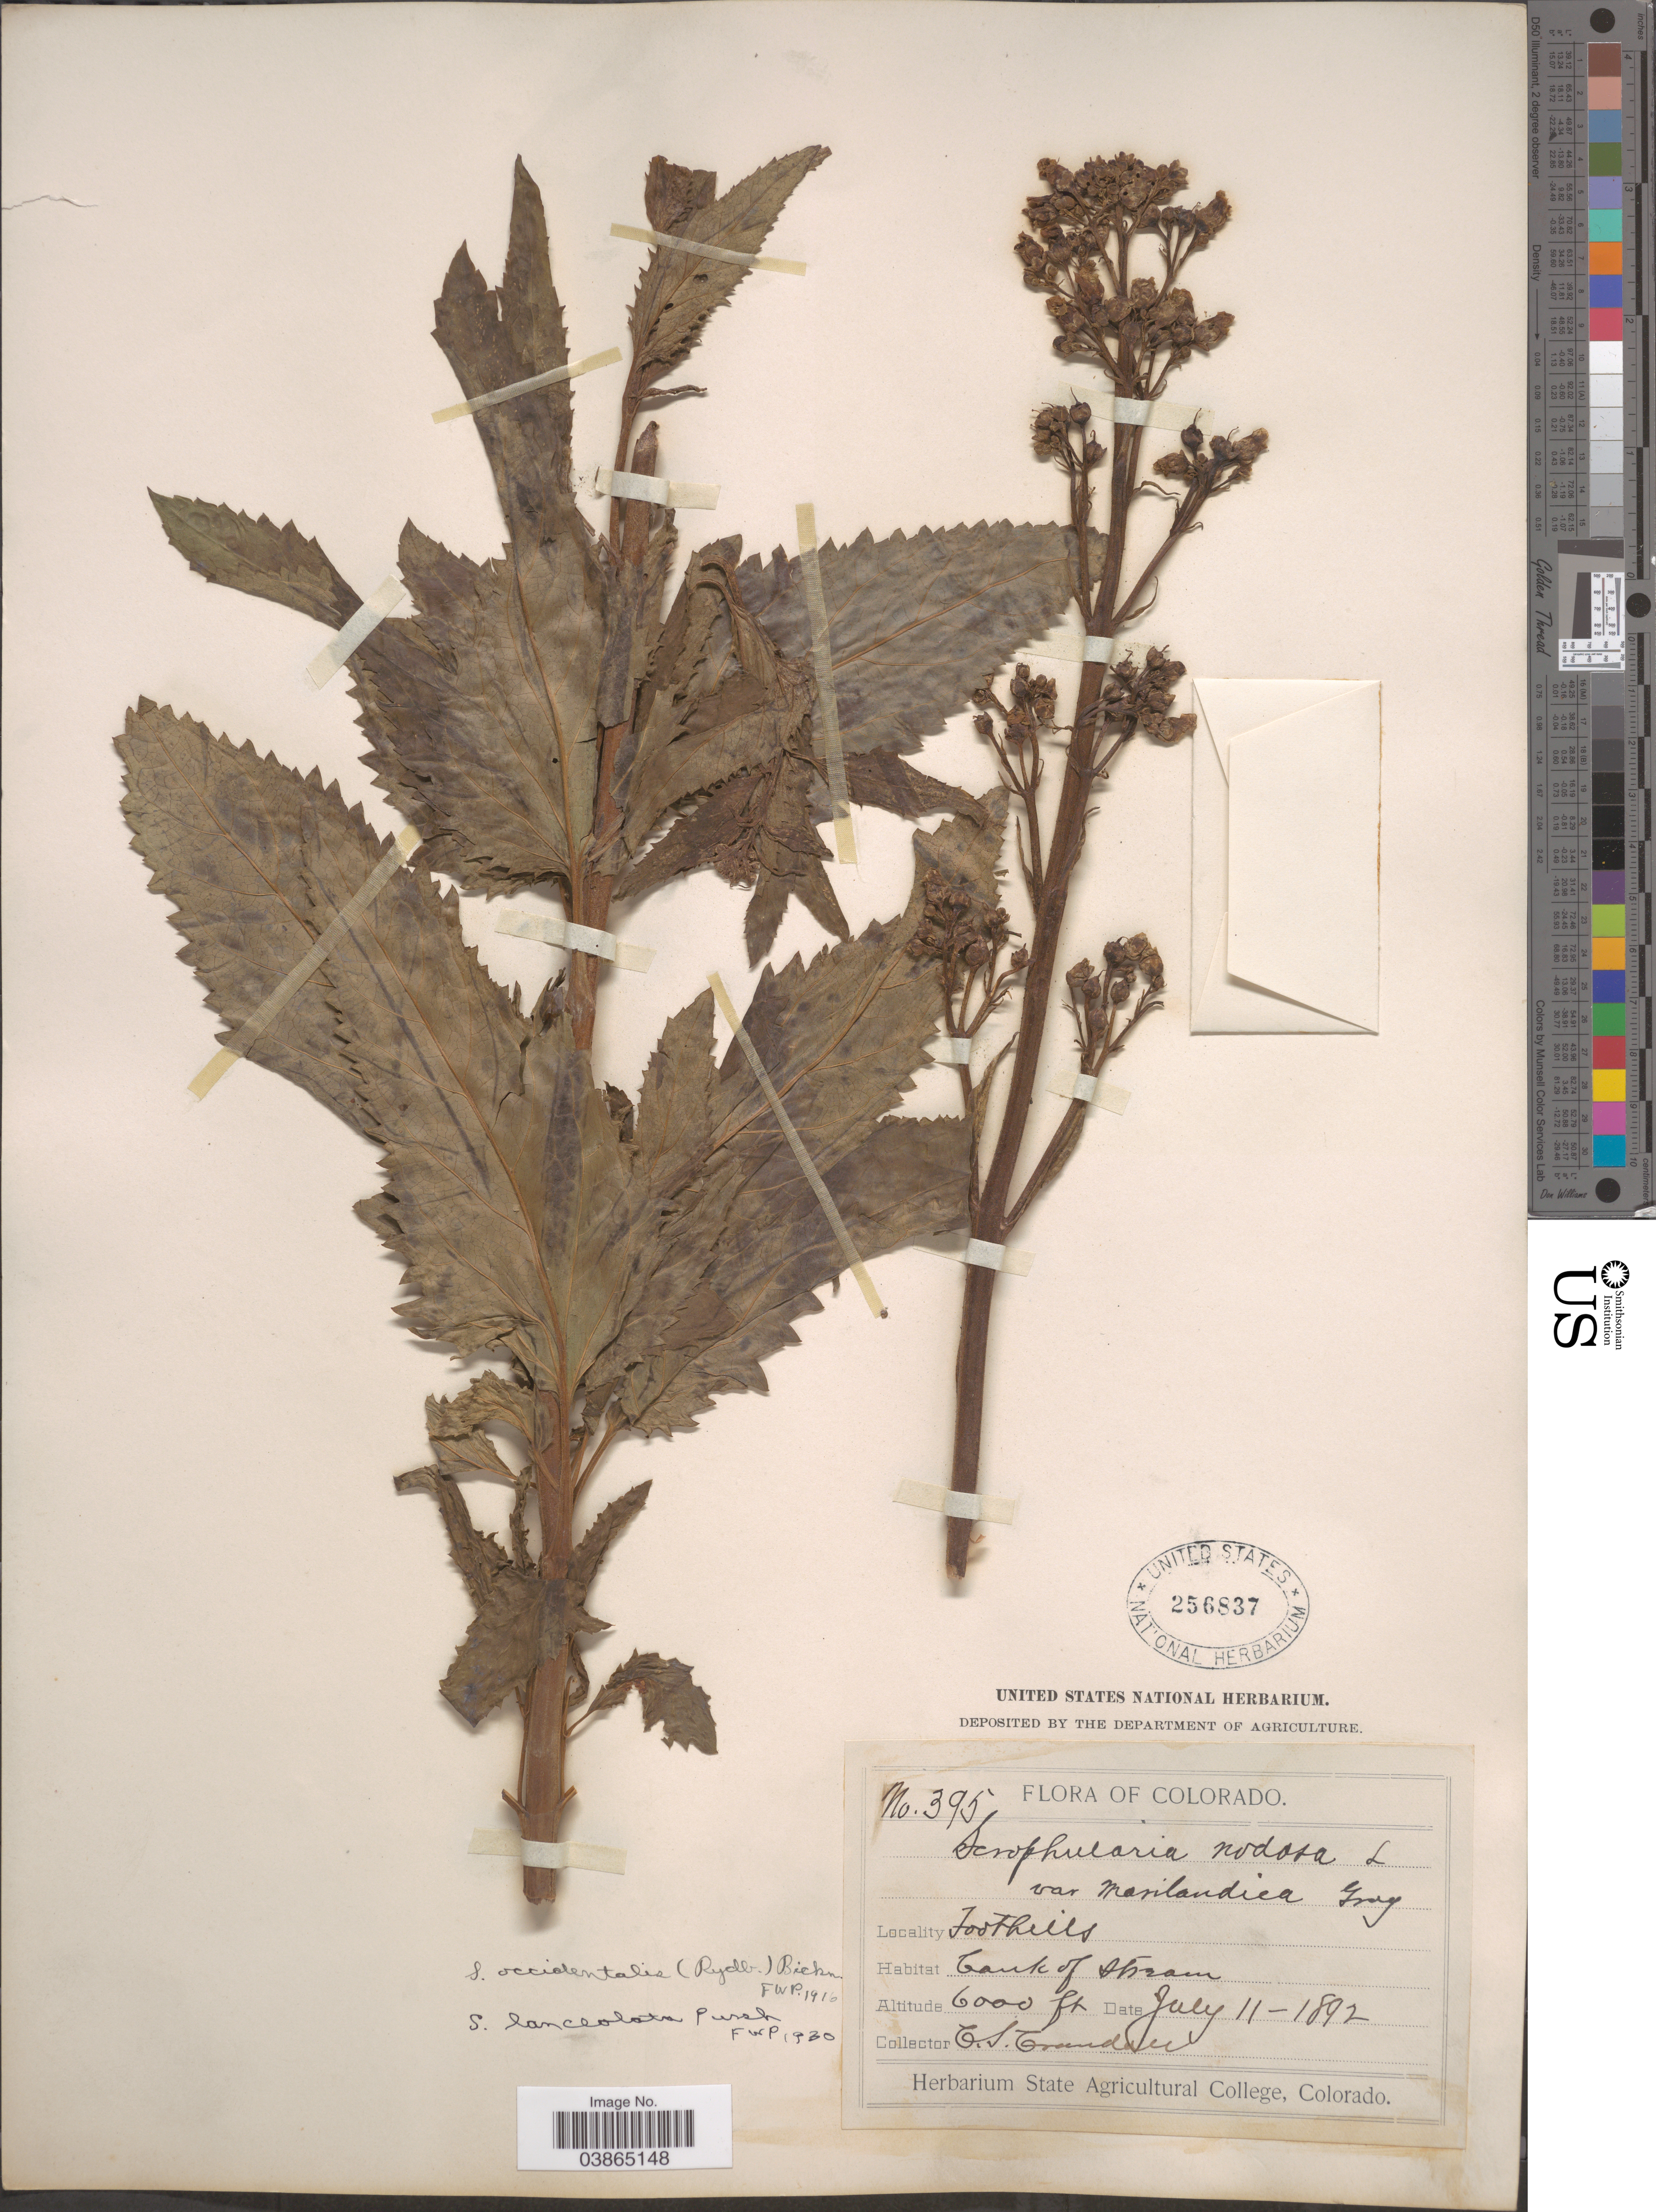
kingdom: Plantae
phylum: Tracheophyta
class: Magnoliopsida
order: Lamiales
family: Scrophulariaceae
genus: Scrophularia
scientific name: Scrophularia lanceolata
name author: Pursh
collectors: C. Crandall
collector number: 395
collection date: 1892-07-11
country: United States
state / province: Colorado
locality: Foothills. Bank of stream.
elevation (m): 1829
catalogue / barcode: US 256837